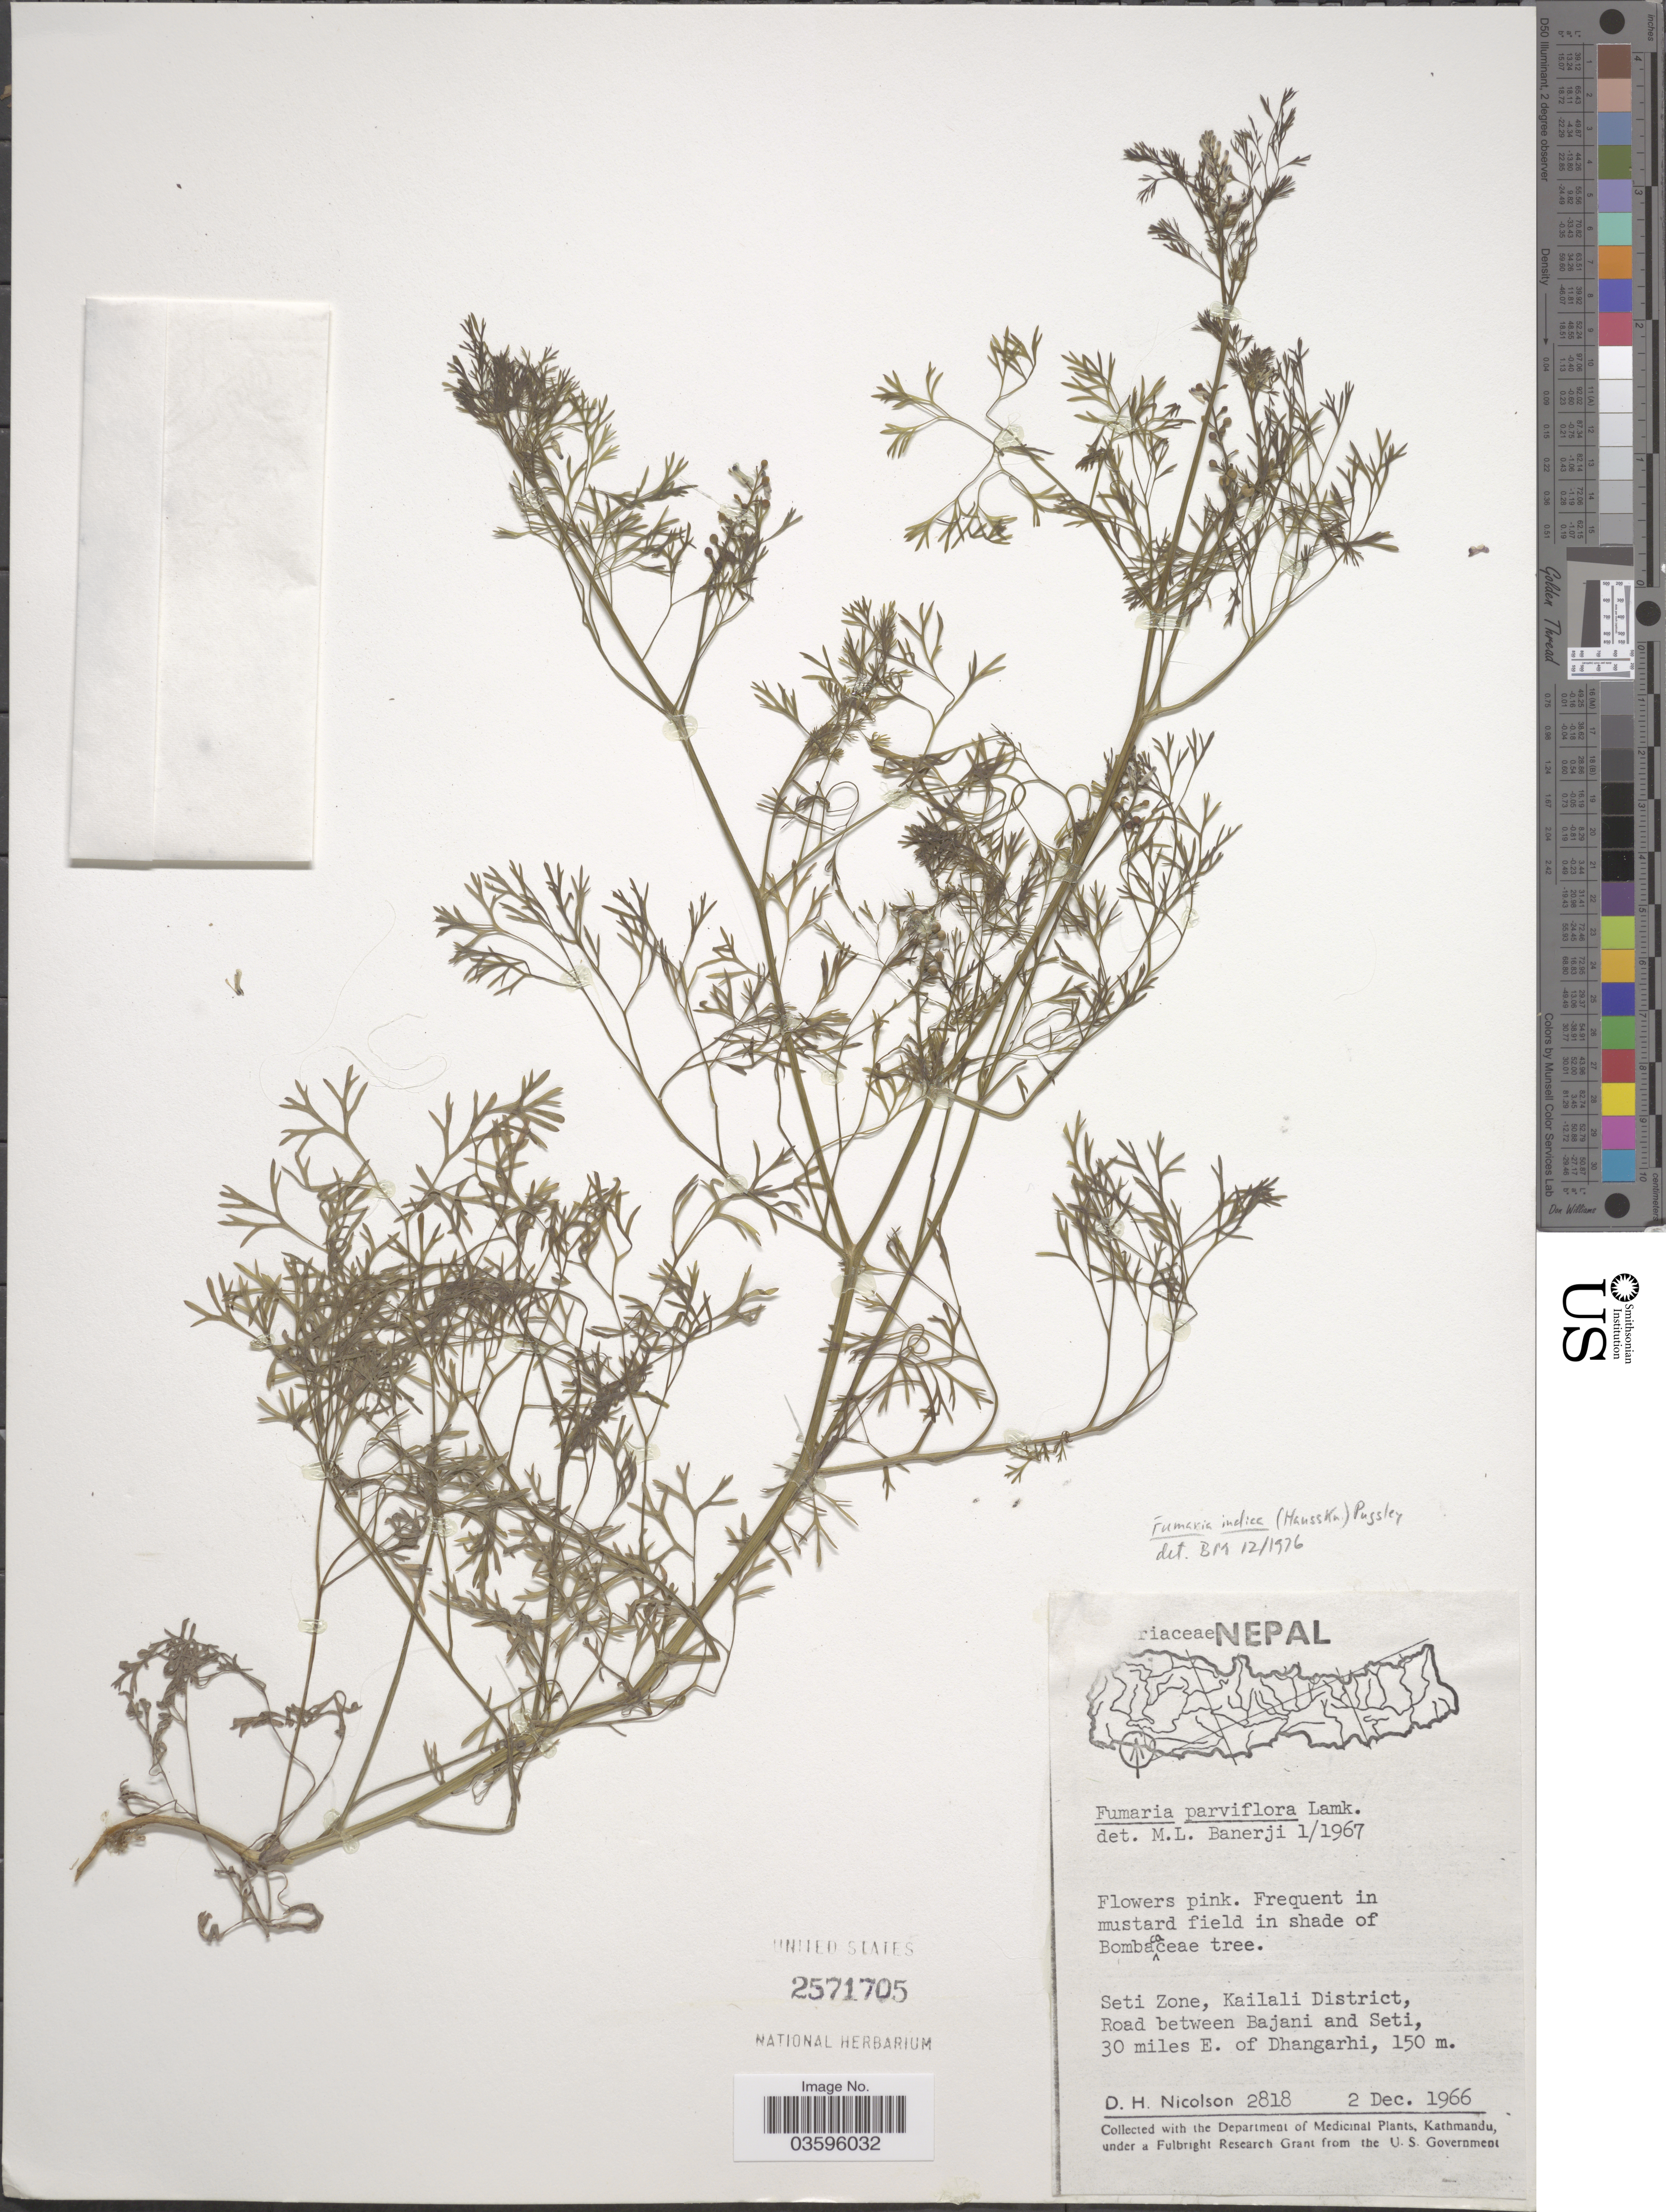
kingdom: Plantae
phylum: Tracheophyta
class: Magnoliopsida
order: Ranunculales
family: Papaveraceae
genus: Fumaria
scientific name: Fumaria indica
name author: (Hausskn.) Pugsley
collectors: D. H. Nicolson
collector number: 2818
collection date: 1966-12-02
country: Nepal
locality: Seti Zone, Kailali District, Road between Bajani and Seti, 30 miles E. of Dhangarhi.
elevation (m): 150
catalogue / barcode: US 2571705